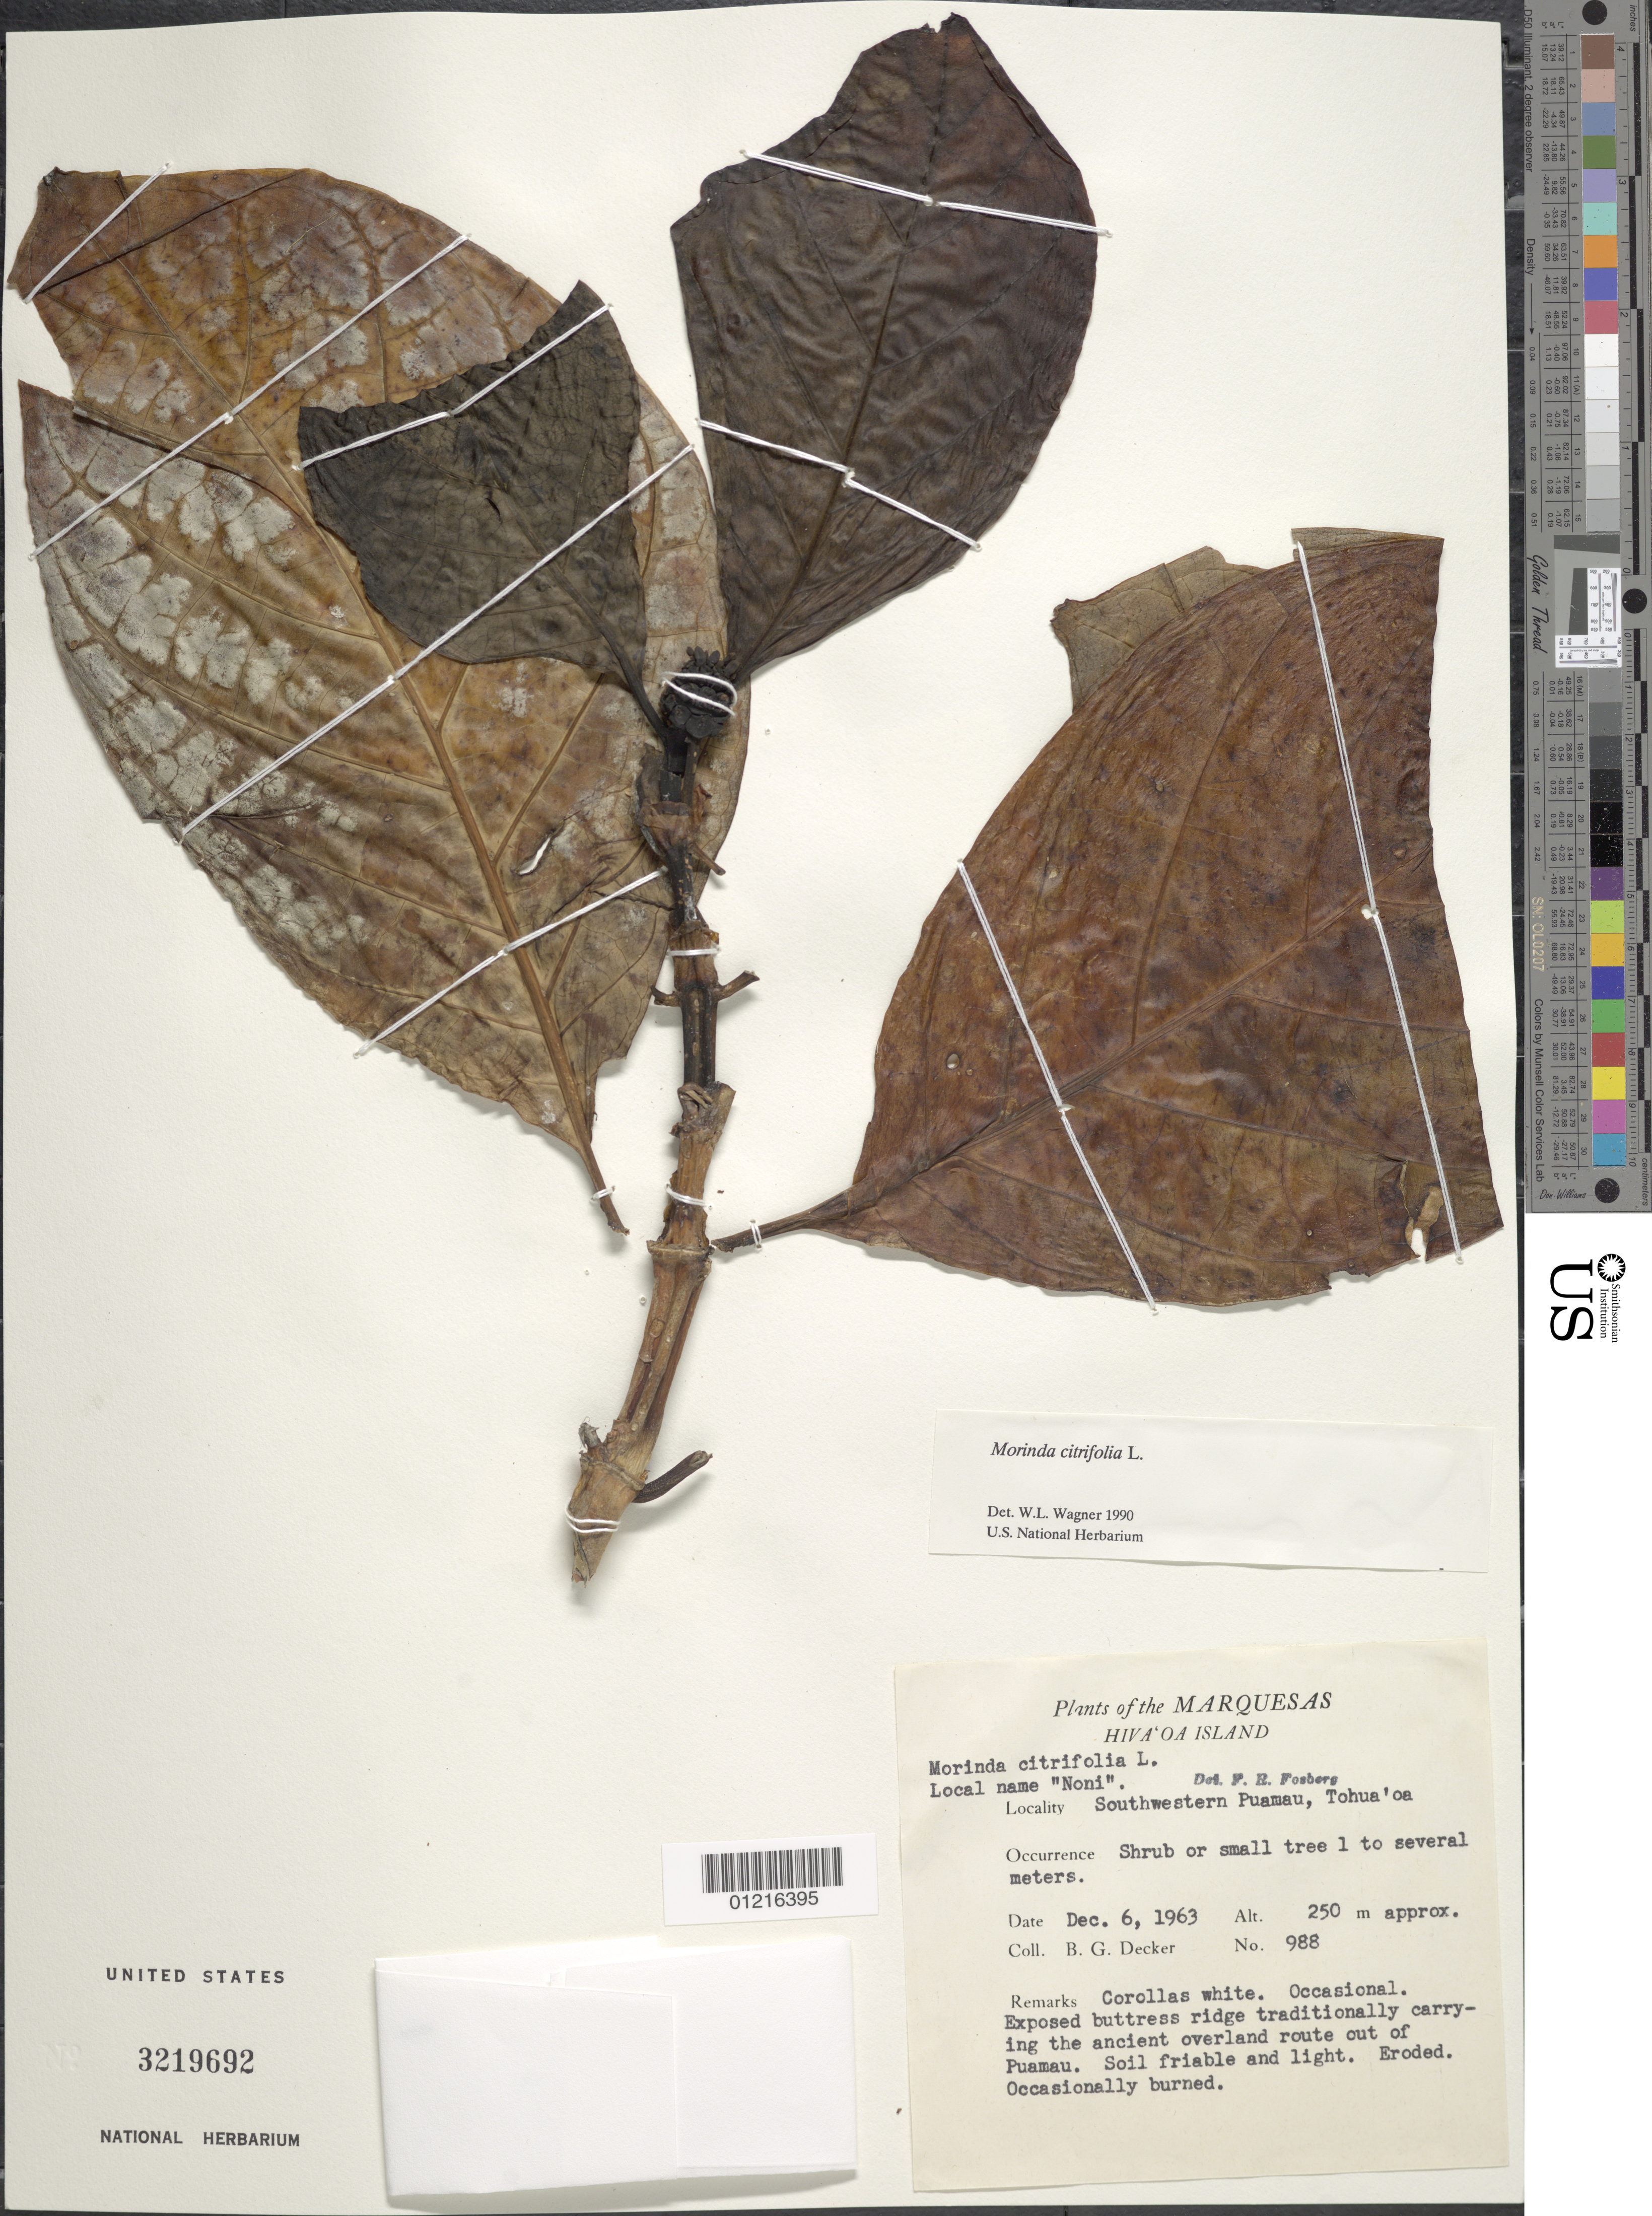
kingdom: Plantae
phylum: Tracheophyta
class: Magnoliopsida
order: Gentianales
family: Rubiaceae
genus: Morinda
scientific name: Morinda citrifolia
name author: L.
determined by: Wagner, W. L., (BOT), Smithsonian Institution - National Museum of Natural History (UNITED STATES)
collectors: B. G. Decker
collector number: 988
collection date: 1963-12-06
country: French Polynesia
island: Hiva Oa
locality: SW Puamau, Tohua'oa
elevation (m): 250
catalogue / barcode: US 3219692